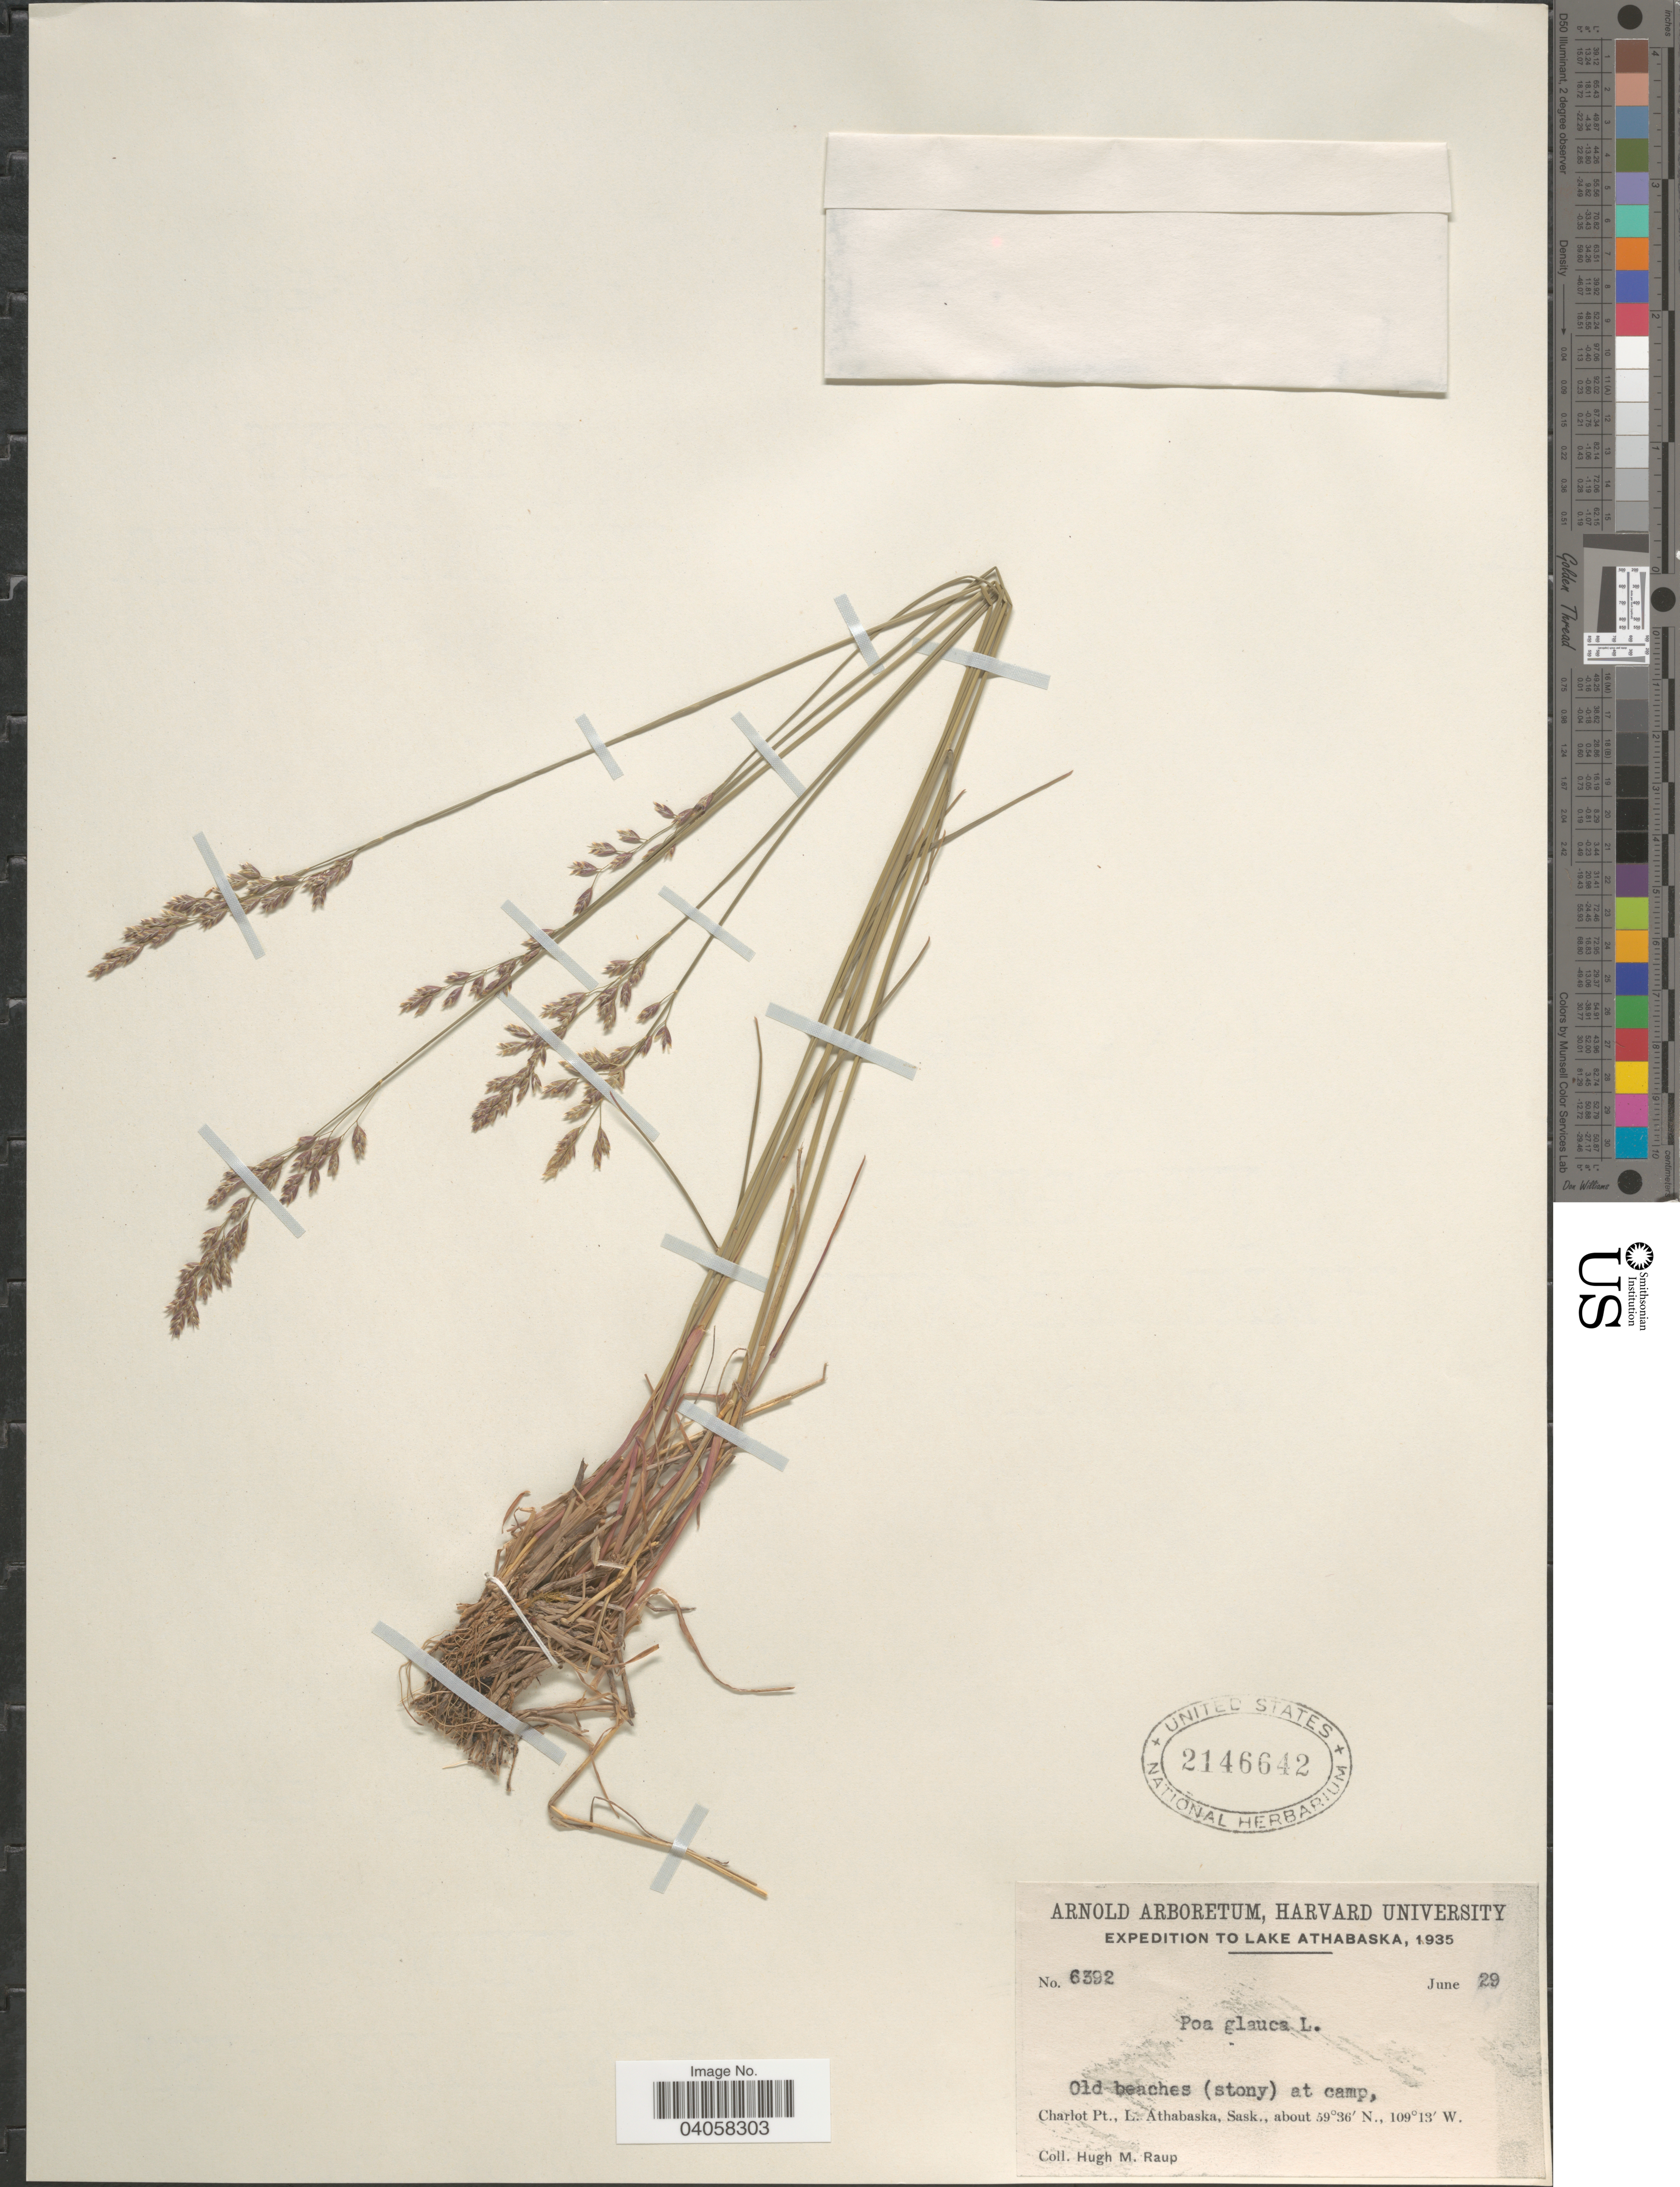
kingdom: Plantae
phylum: Tracheophyta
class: Liliopsida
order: Poales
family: Poaceae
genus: Poa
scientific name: Poa glauca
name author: Vahl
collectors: H. Raup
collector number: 6392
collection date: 1935-06-29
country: Canada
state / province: Saskatchewan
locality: Lake Athabaska. Old beaches (stony) at camp, Charlot Pt., L. Athabaska.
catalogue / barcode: US 2146642